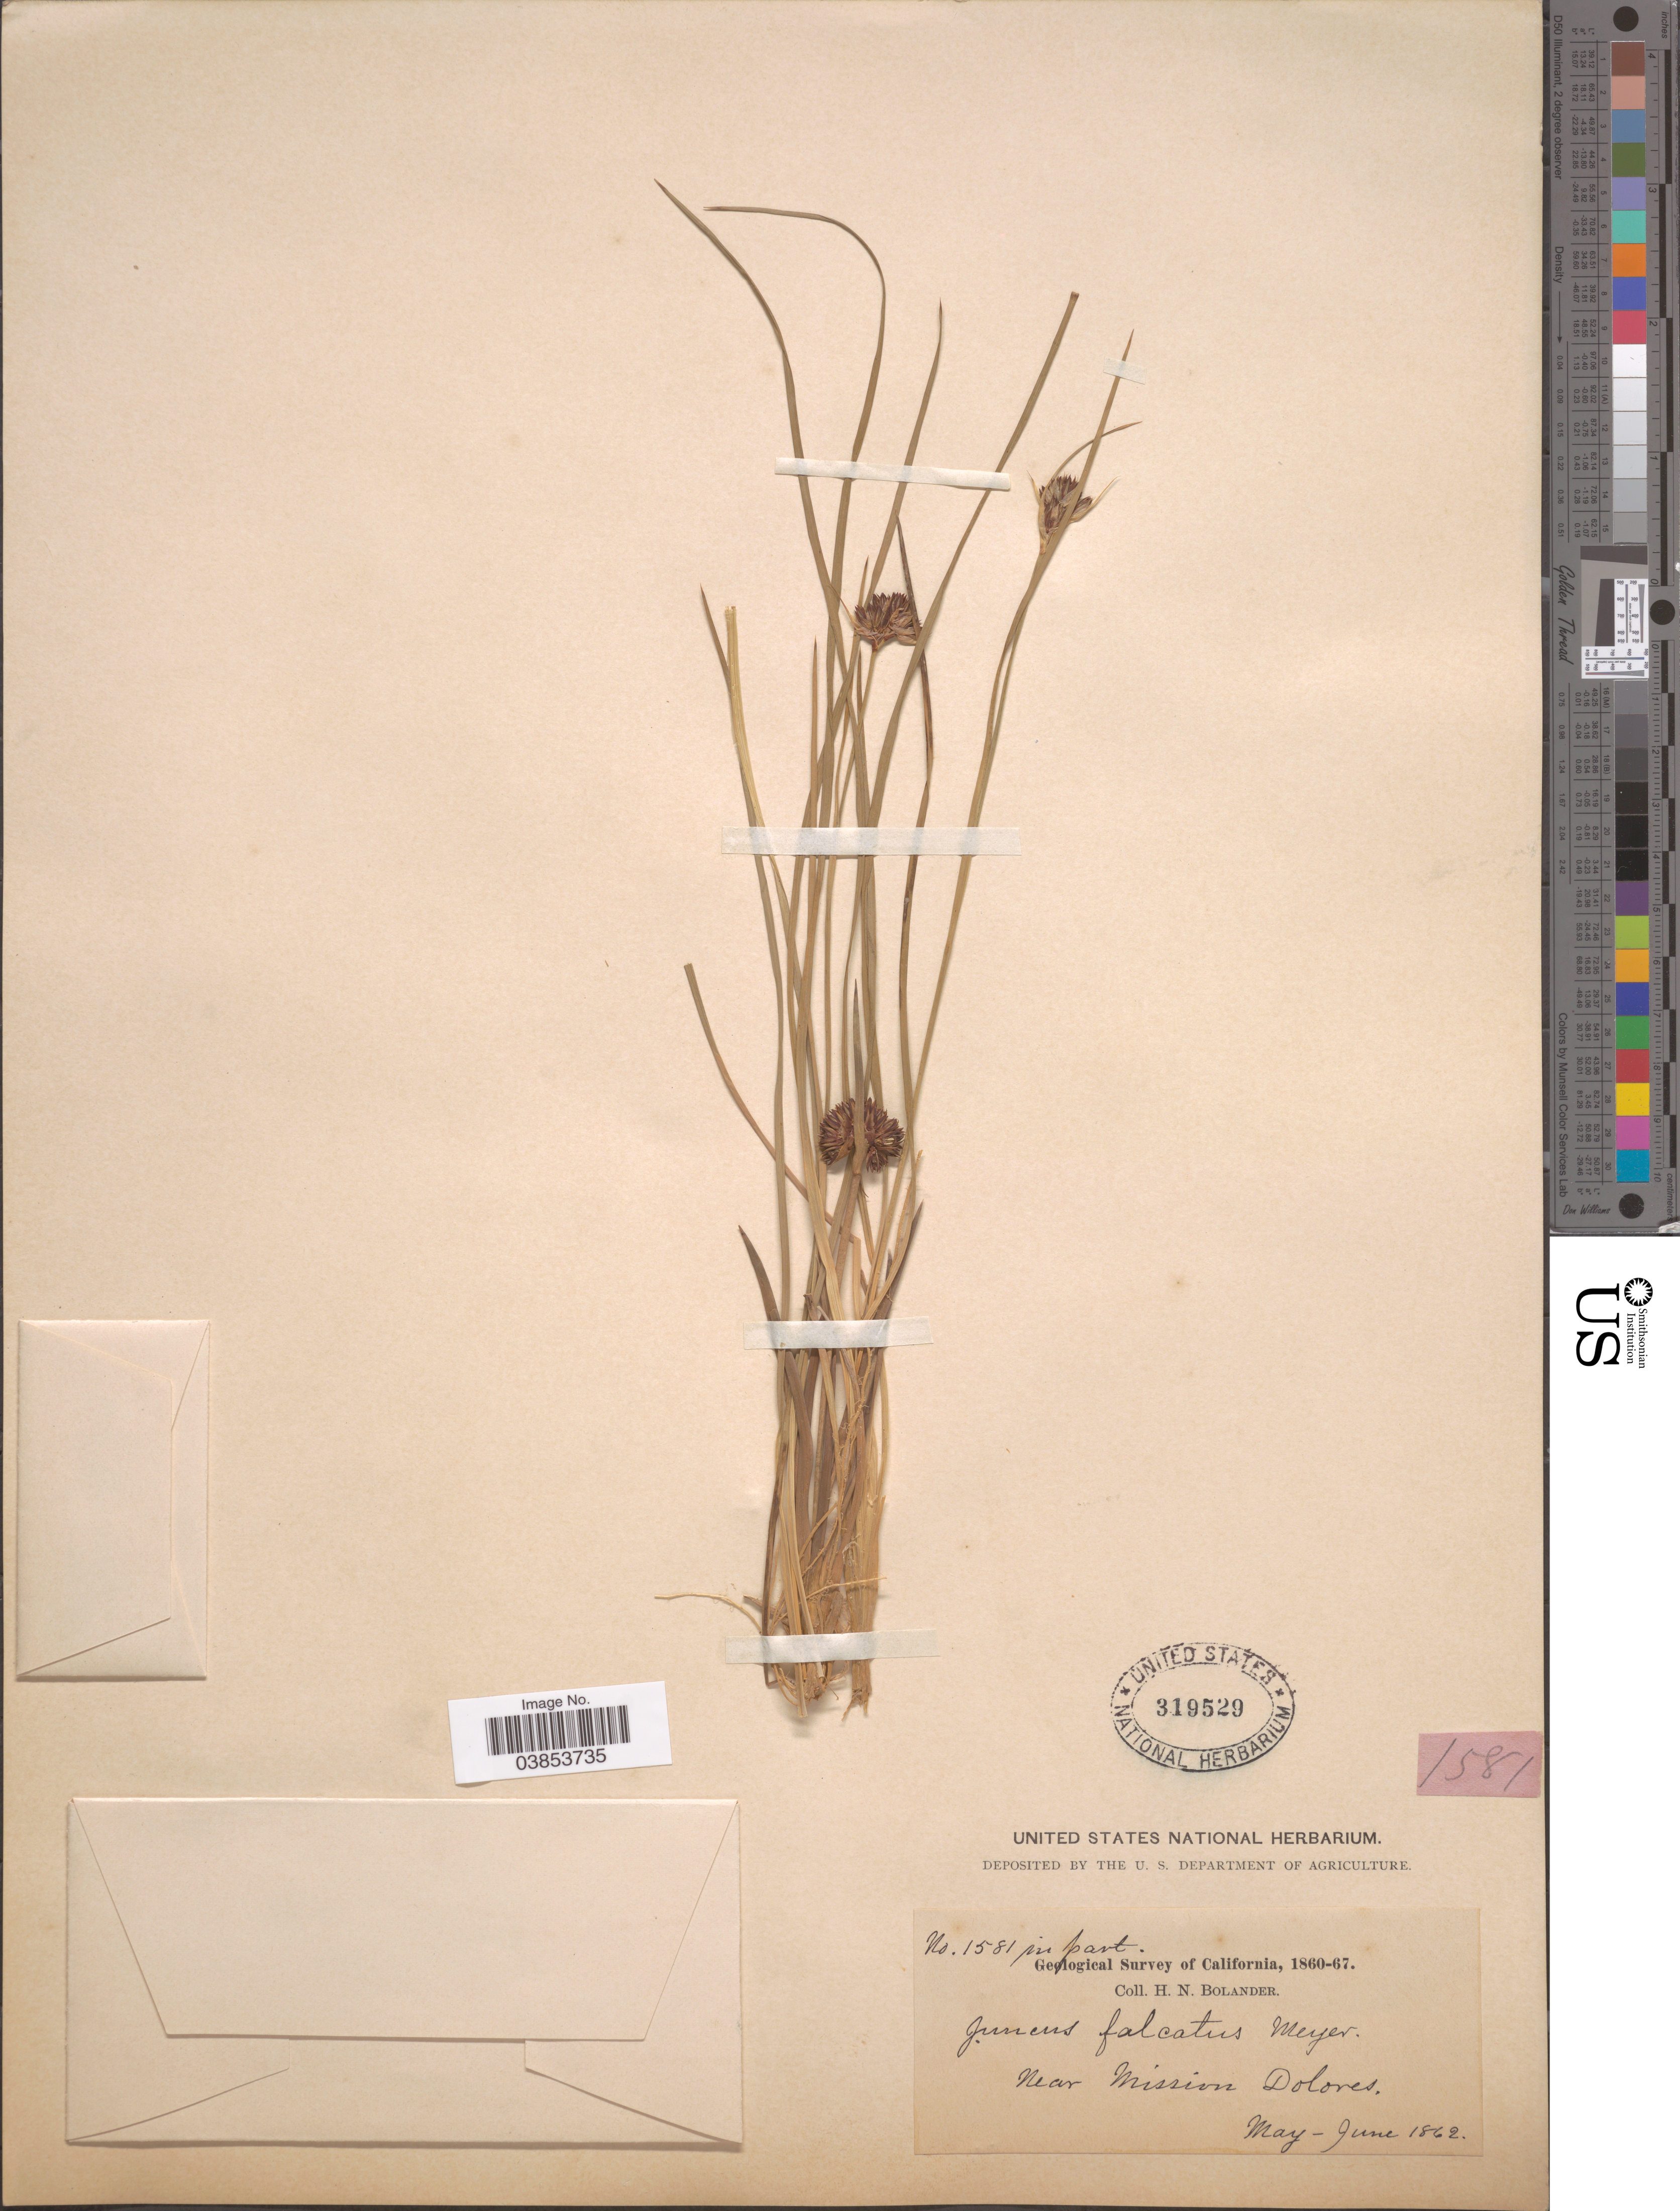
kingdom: Plantae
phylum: Tracheophyta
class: Liliopsida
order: Poales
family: Juncaceae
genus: Juncus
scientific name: Juncus falcatus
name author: E. Mey.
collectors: H. Bolander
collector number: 1581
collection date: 1862-05/1862-06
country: United States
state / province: California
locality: Near Mission Dolores.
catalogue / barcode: US 319529